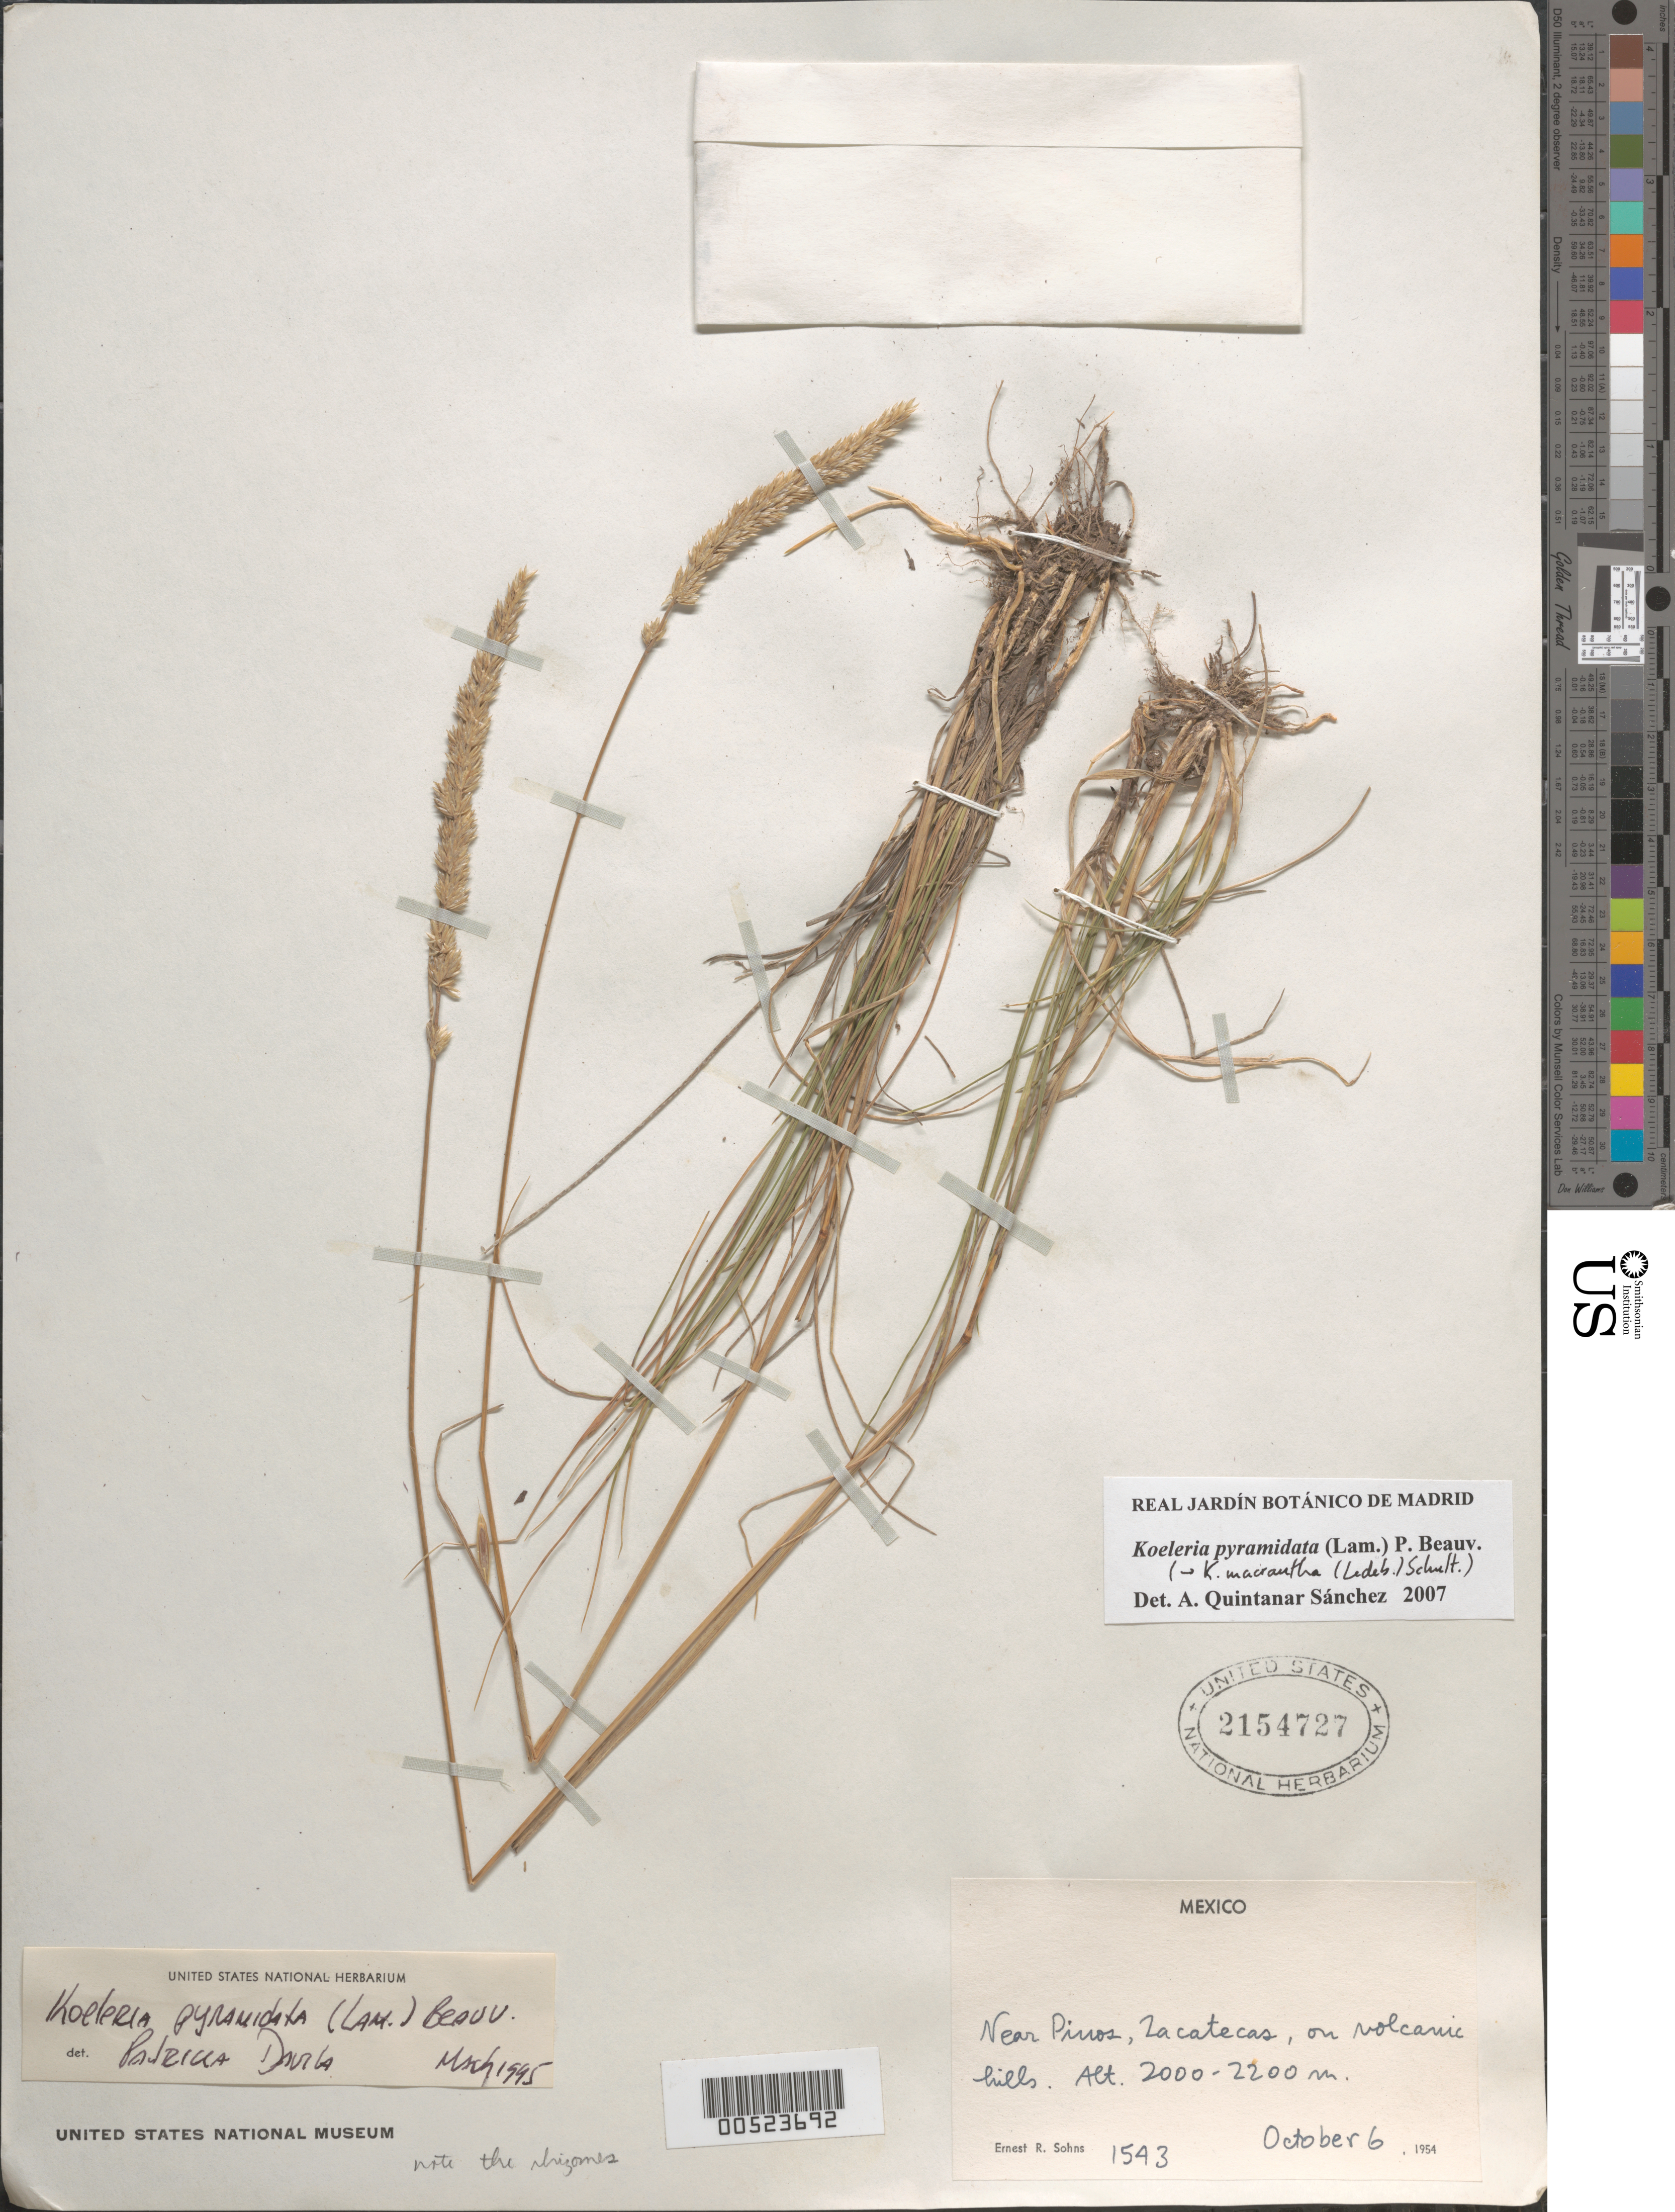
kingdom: Plantae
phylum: Tracheophyta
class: Liliopsida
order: Poales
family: Poaceae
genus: Koeleria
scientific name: Koeleria pyramidata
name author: (Lam.) P. Beauv.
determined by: Dav¡la, P.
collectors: E. R. Sohns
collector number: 1543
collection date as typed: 6 Oct 1954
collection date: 1954-10-06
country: Mexico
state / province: Zacatecas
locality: Near Pinos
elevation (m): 2000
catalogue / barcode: US 2154727